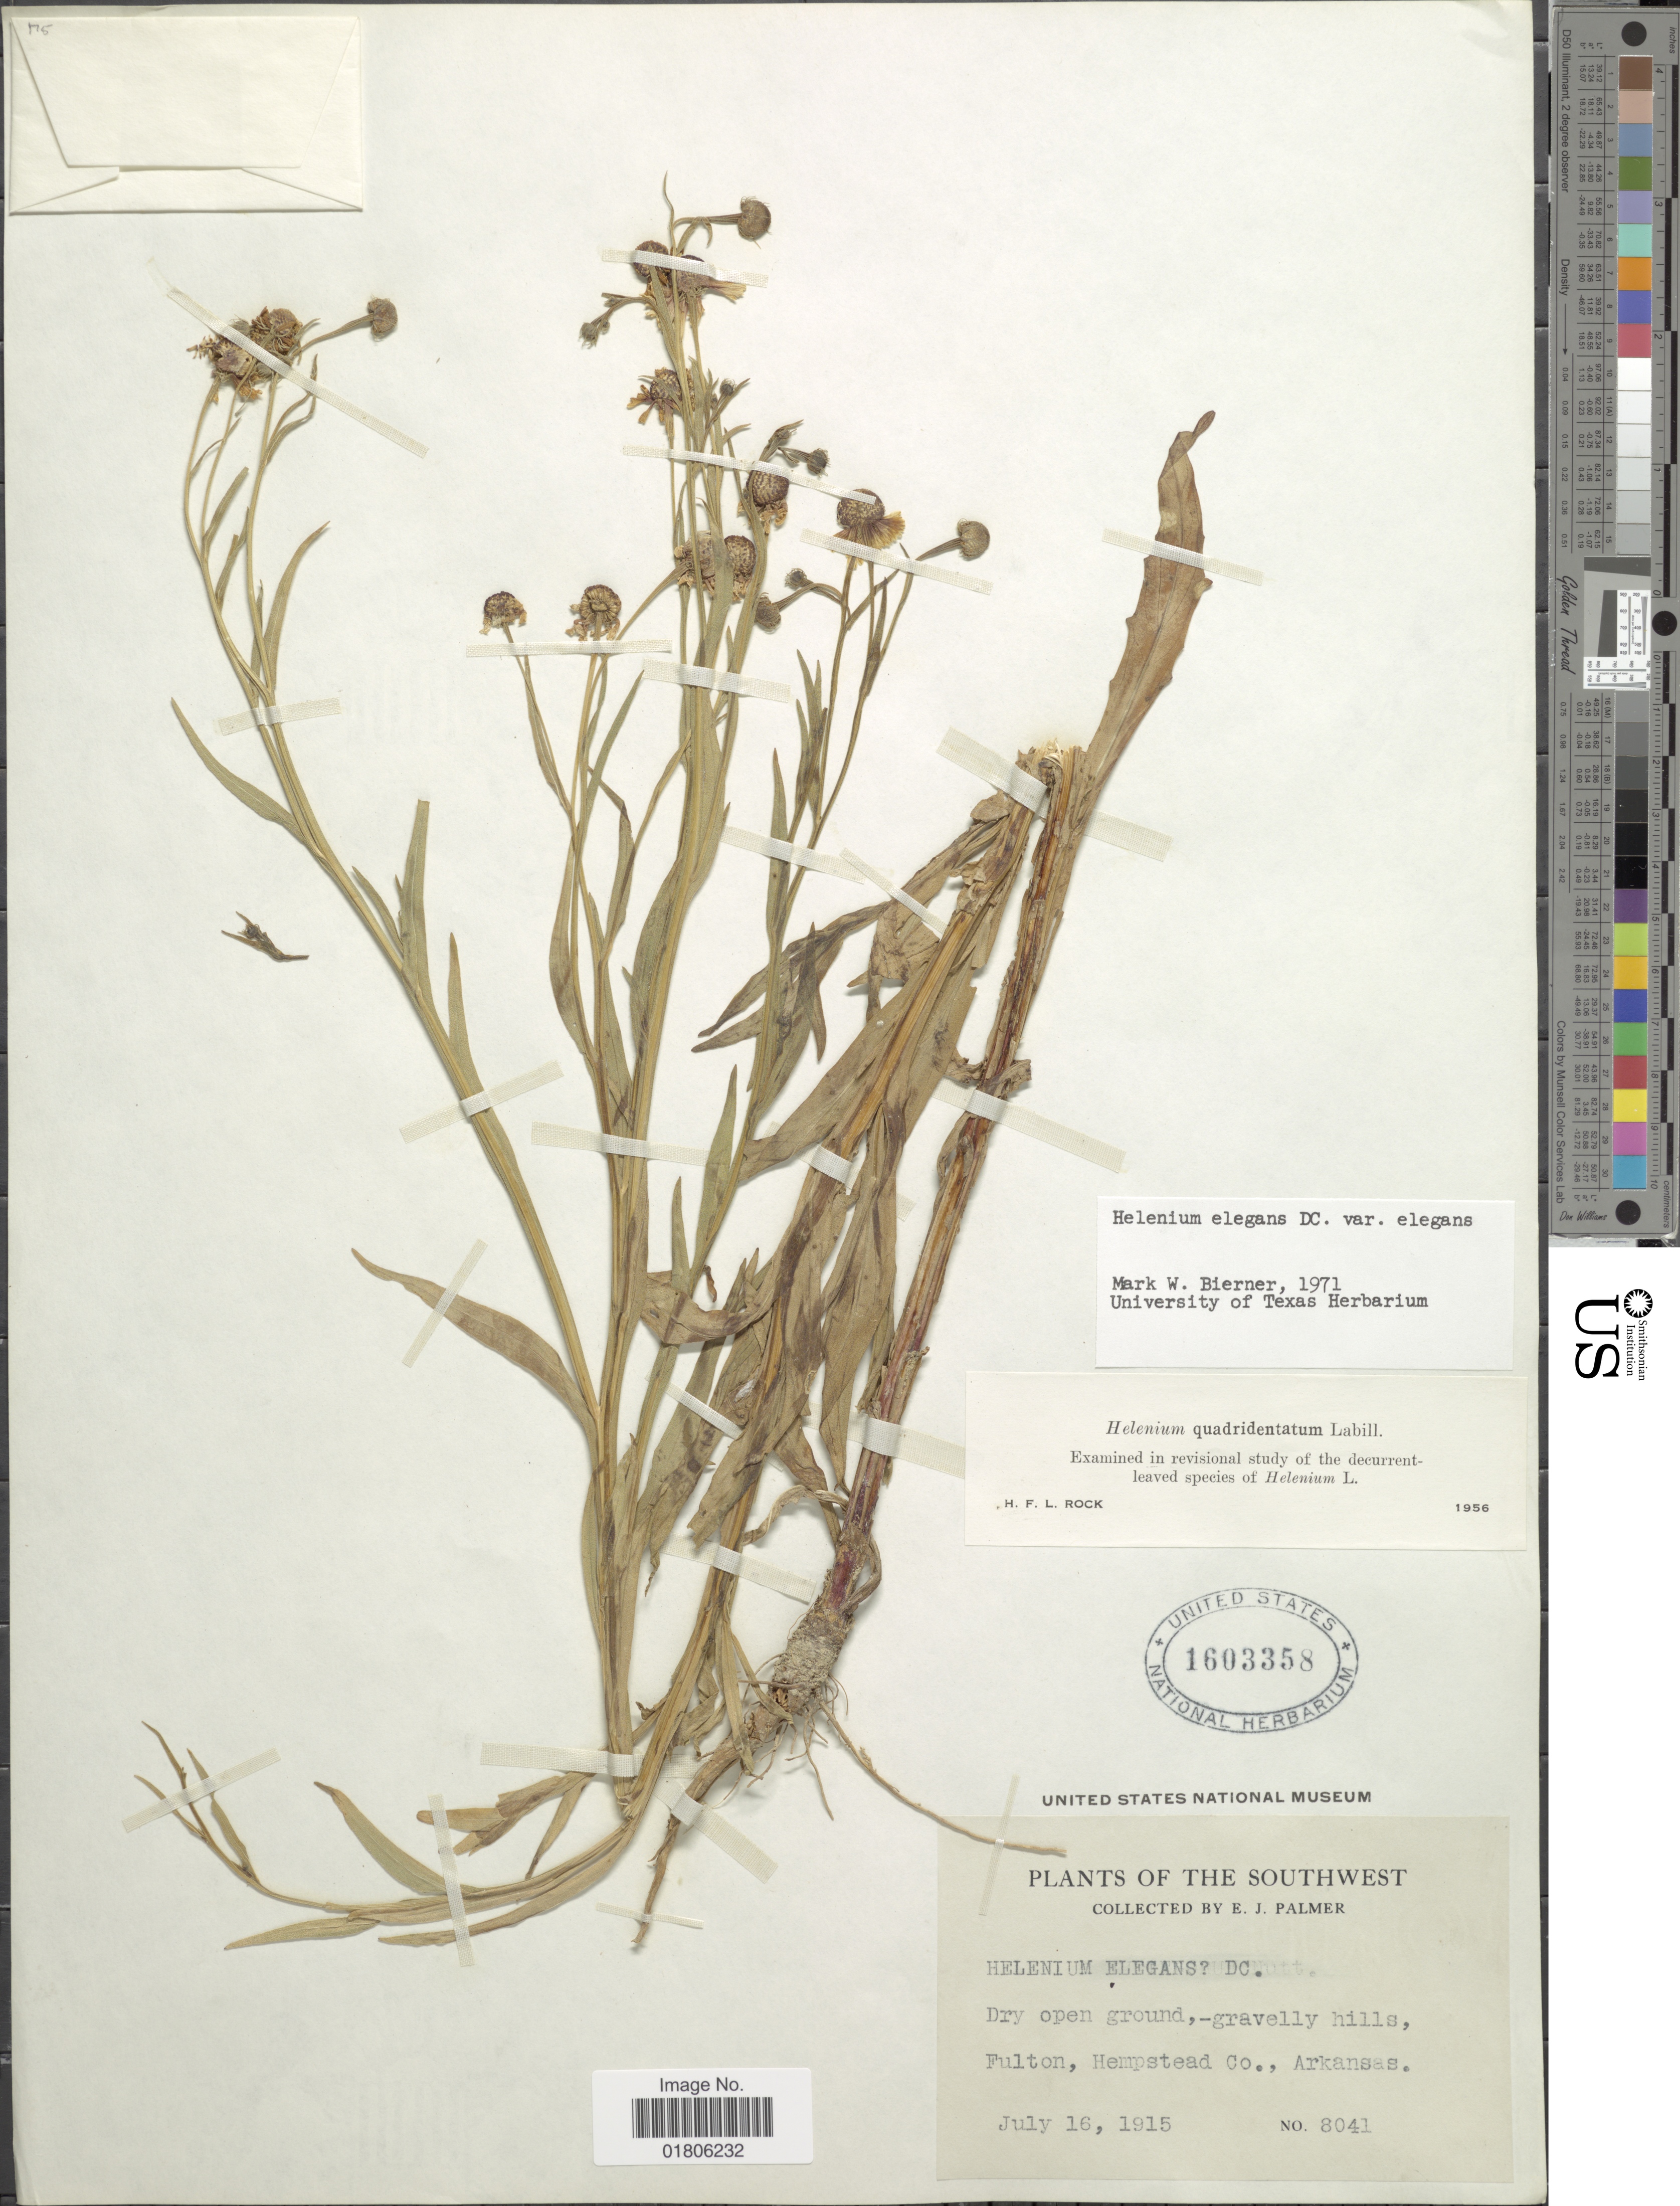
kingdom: Plantae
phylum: Tracheophyta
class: Magnoliopsida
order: Asterales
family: Asteraceae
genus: Helenium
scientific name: Helenium elegans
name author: DC.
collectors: E. J. Palmer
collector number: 8041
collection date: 1915-07-16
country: United States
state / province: Arkansas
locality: Fulton, Hempstead Co., Southwest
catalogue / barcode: US 1603358